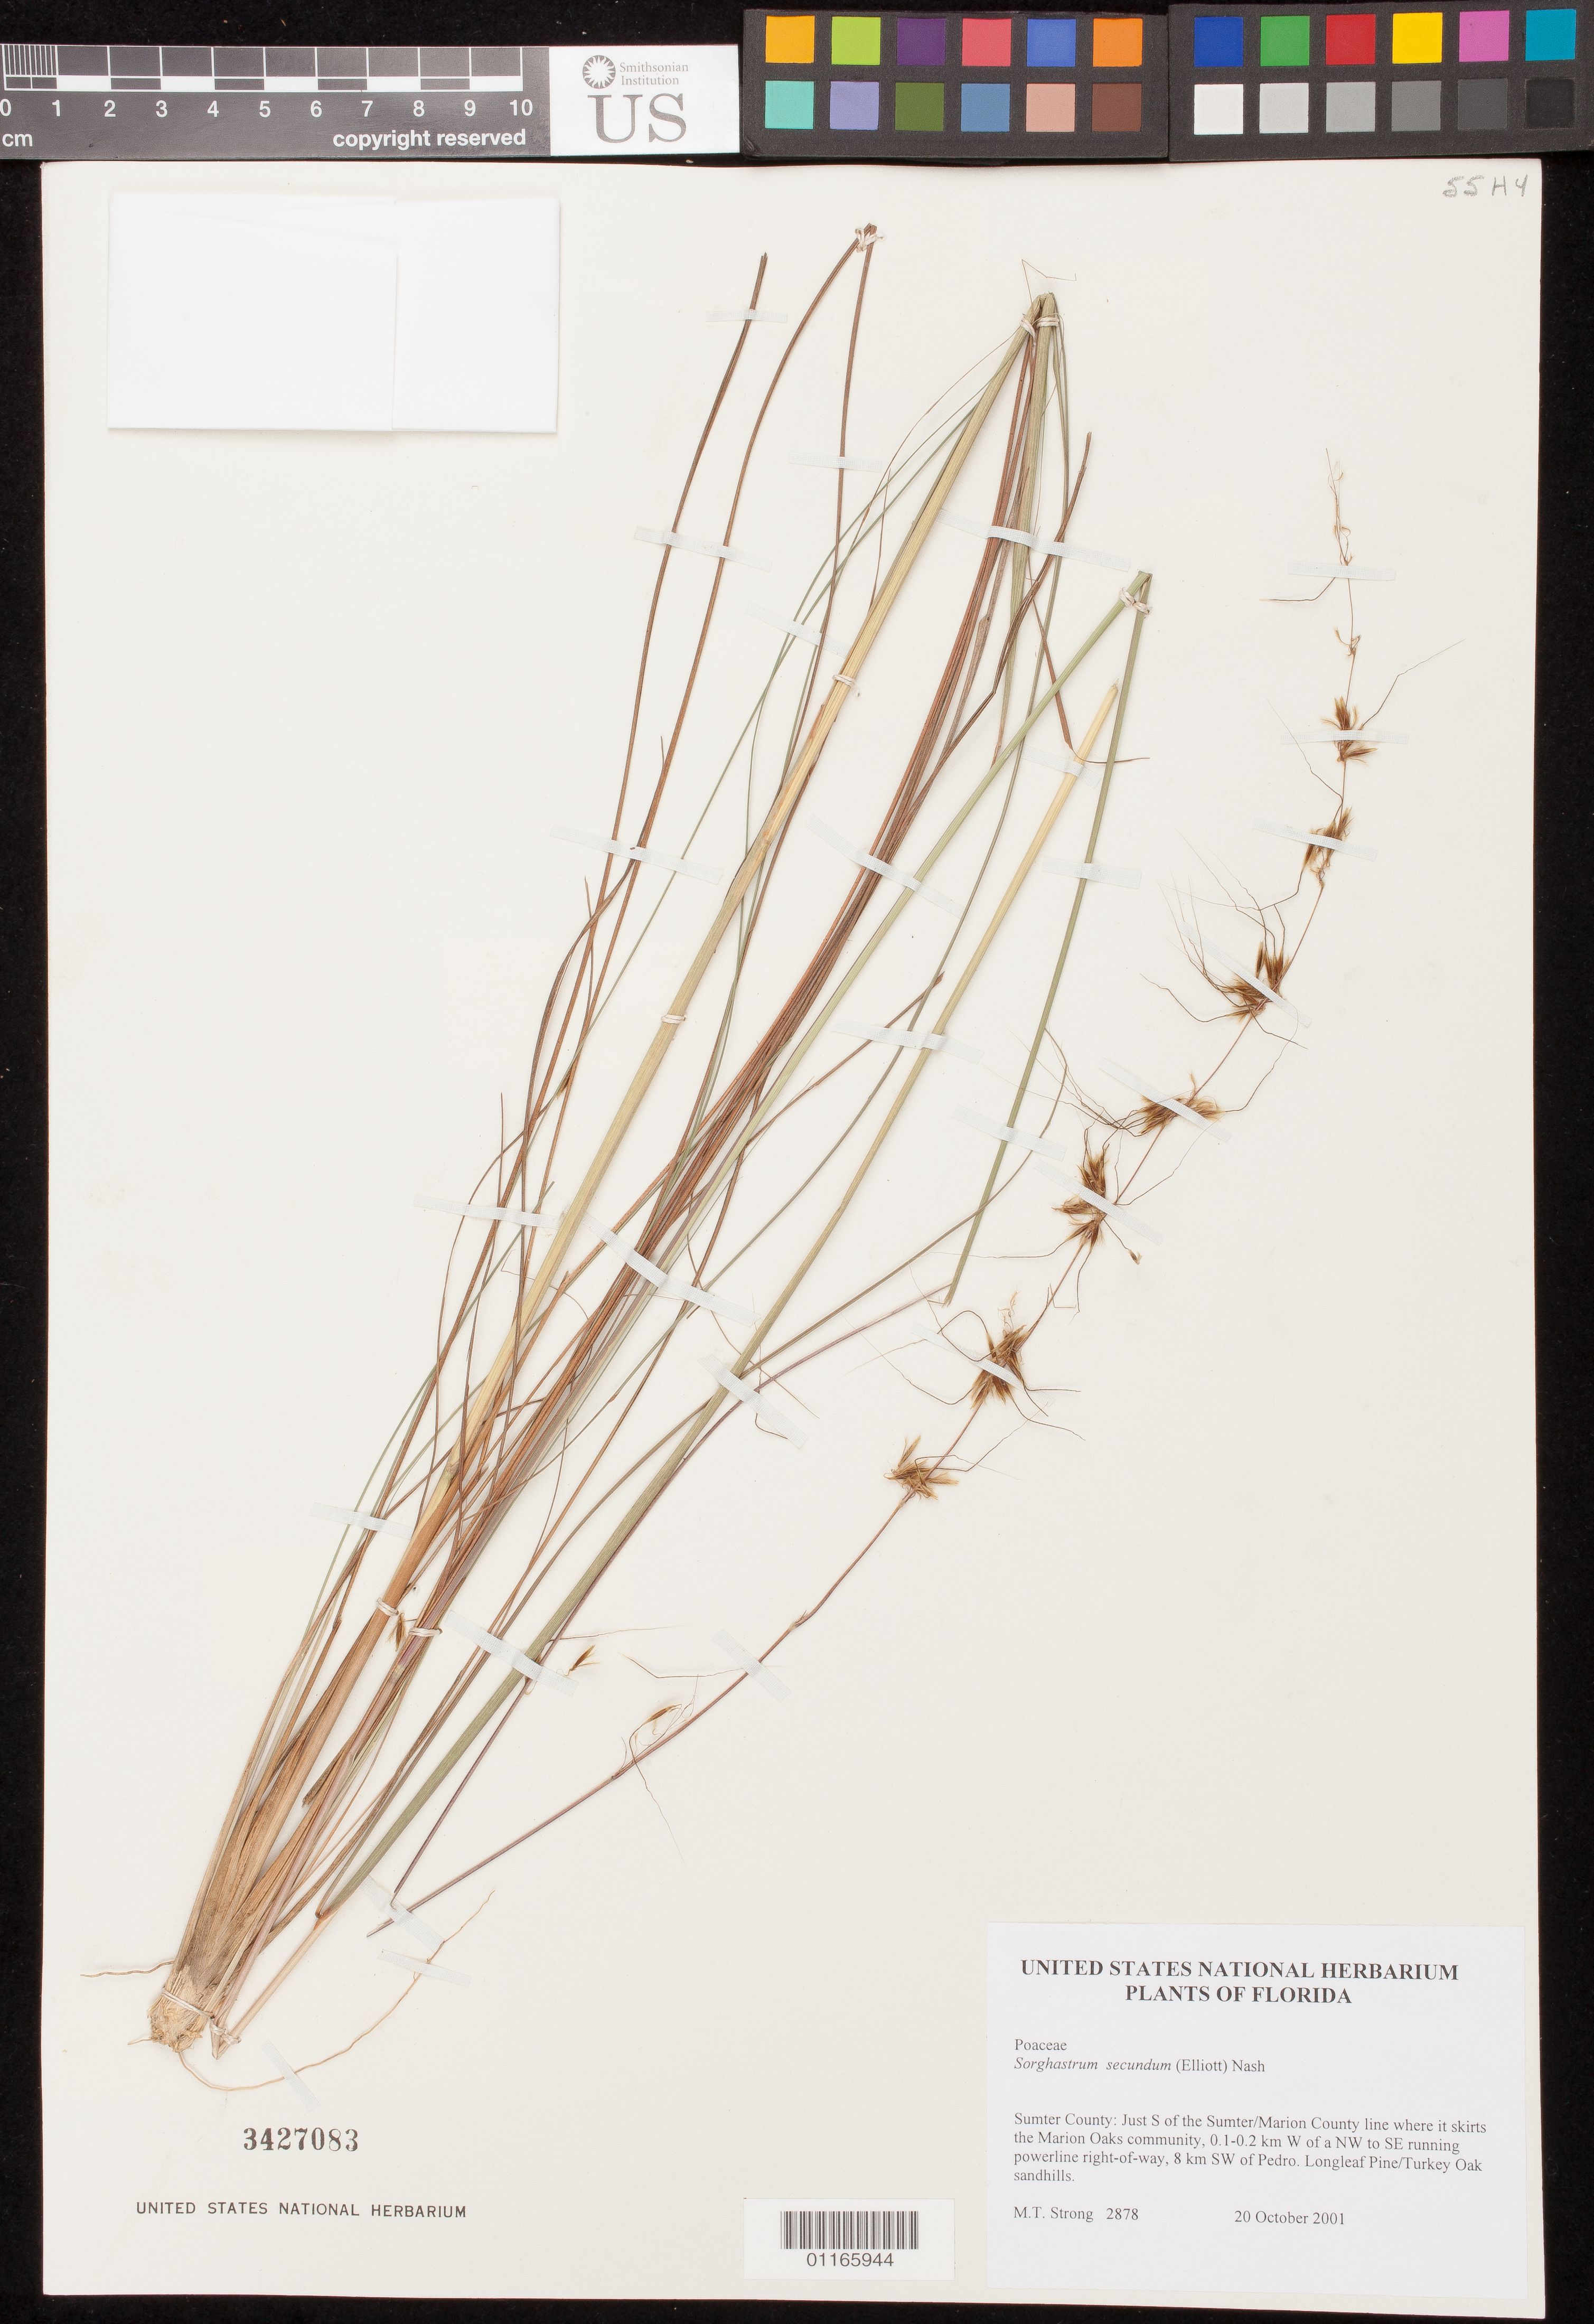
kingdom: Plantae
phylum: Tracheophyta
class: Liliopsida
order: Poales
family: Poaceae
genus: Sorghastrum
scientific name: Sorghastrum secundum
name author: (Elliott) Nash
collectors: M. T. Strong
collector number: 2878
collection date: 2001-10-20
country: United States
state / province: Florida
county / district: Sumter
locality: Just S of the Sumter/Marion County line where it skirts the Marion Oaks community, 0.1-0.2 km W of a NW to SE running powerline right-of-way, 8 km SW of Pedro.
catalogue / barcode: US 3427083